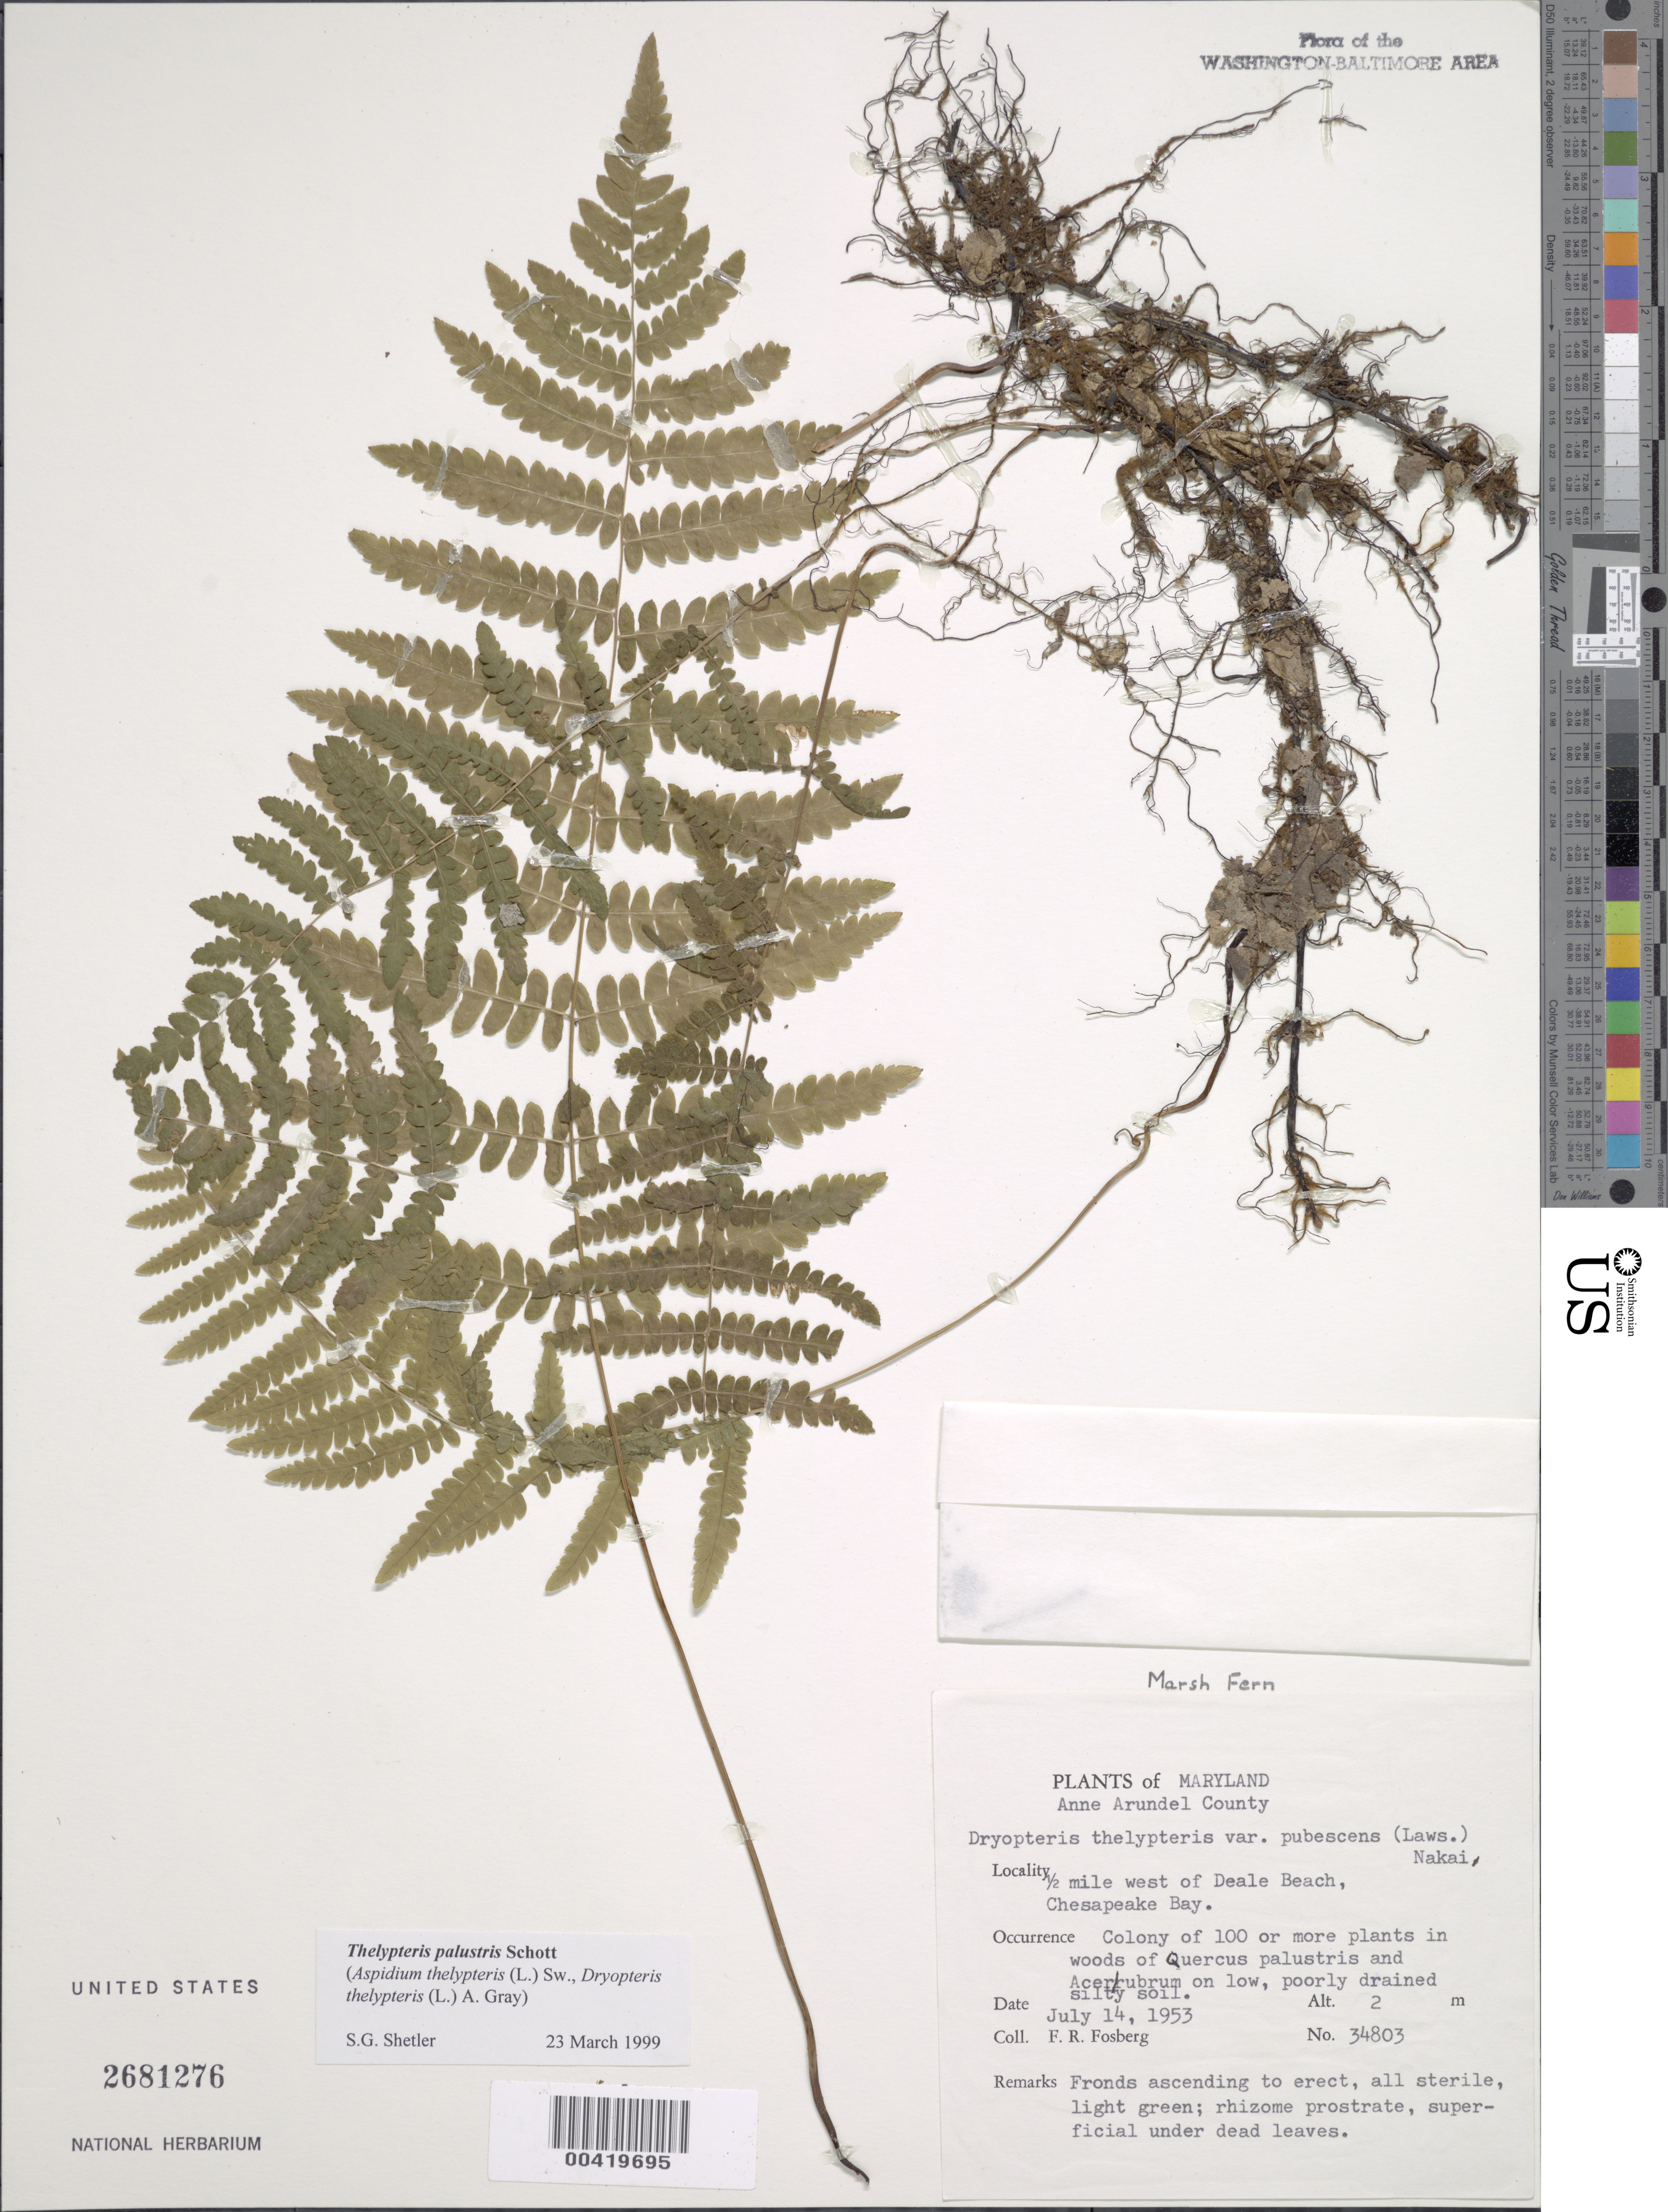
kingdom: Plantae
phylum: Tracheophyta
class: Polypodiopsida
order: Polypodiales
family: Thelypteridaceae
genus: Thelypteris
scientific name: Thelypteris palustris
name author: (Salisb.) Schott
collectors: F. R. Fosberg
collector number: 34803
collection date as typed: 14 Jul 1953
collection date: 1953-07-14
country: United States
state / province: Maryland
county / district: Anne Arundel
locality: West of Deale Beach, Chesapeake Bay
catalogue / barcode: US 2681276